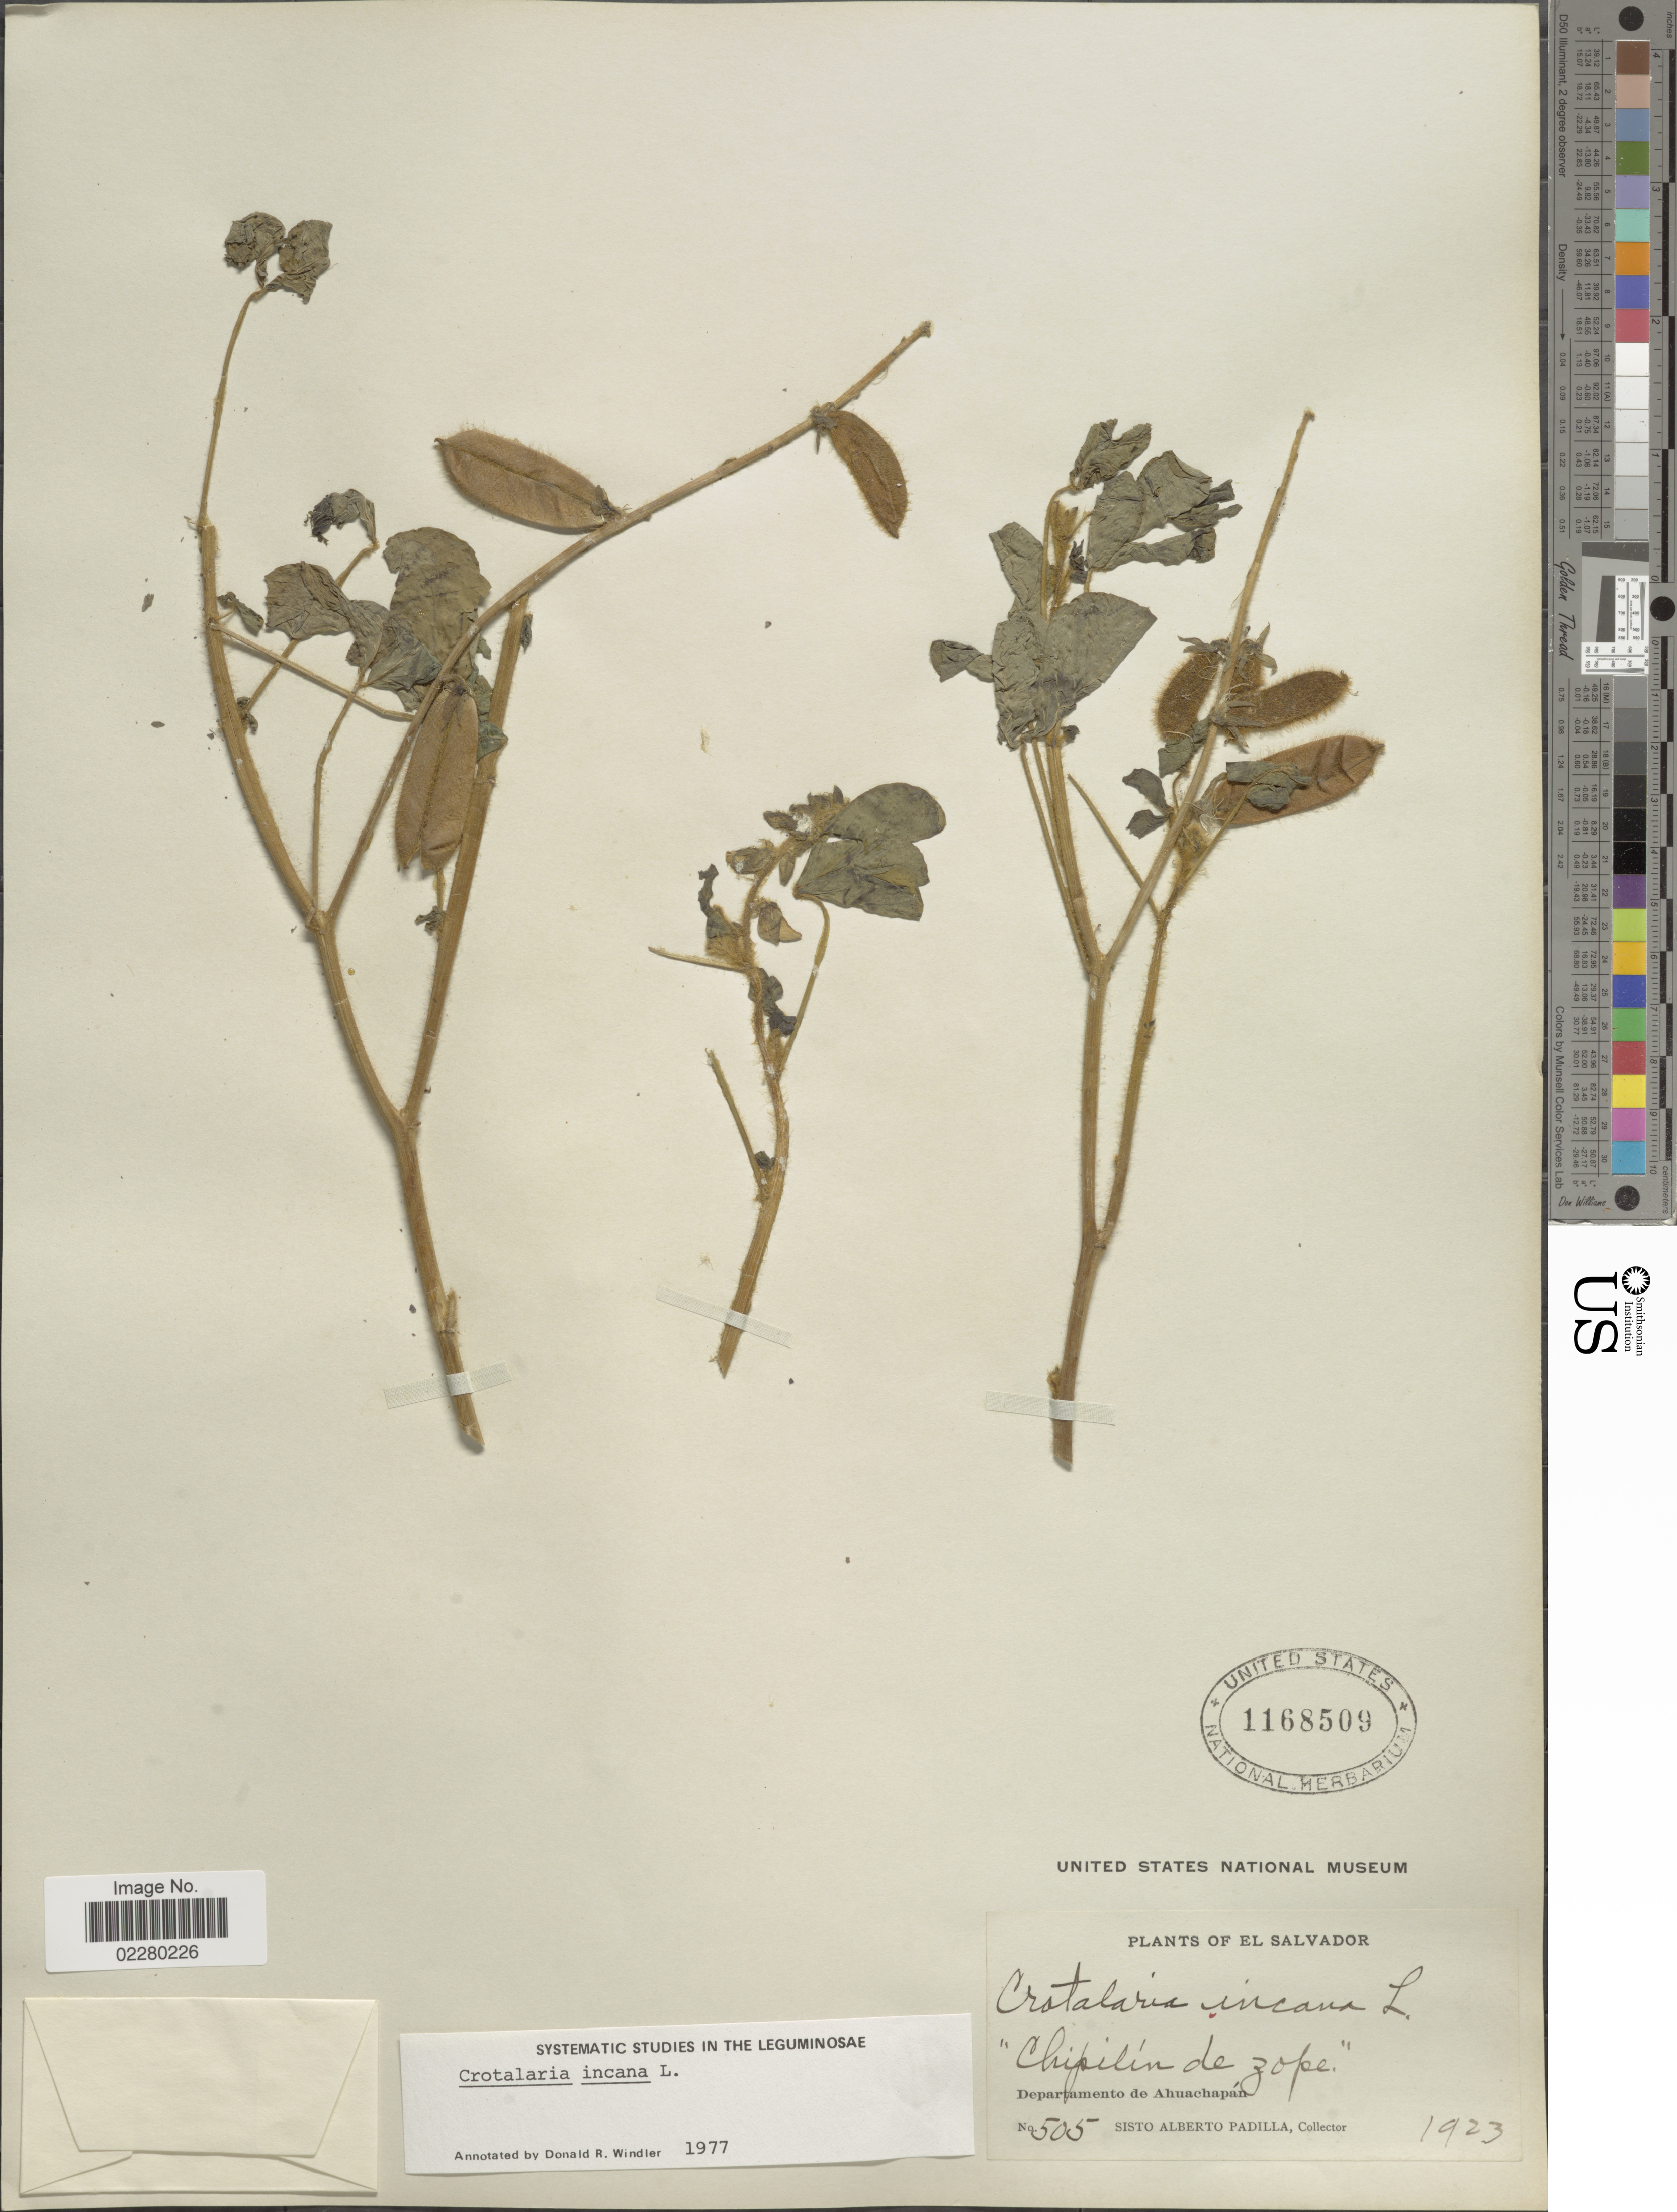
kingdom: Plantae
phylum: Tracheophyta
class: Magnoliopsida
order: Fabales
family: Fabaceae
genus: Crotalaria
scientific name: Crotalaria incana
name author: L.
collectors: S. A. Padilla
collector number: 505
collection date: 1923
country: El Salvador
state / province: Ahuachapan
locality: Departamento de Ahuachapán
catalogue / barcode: US 1168509